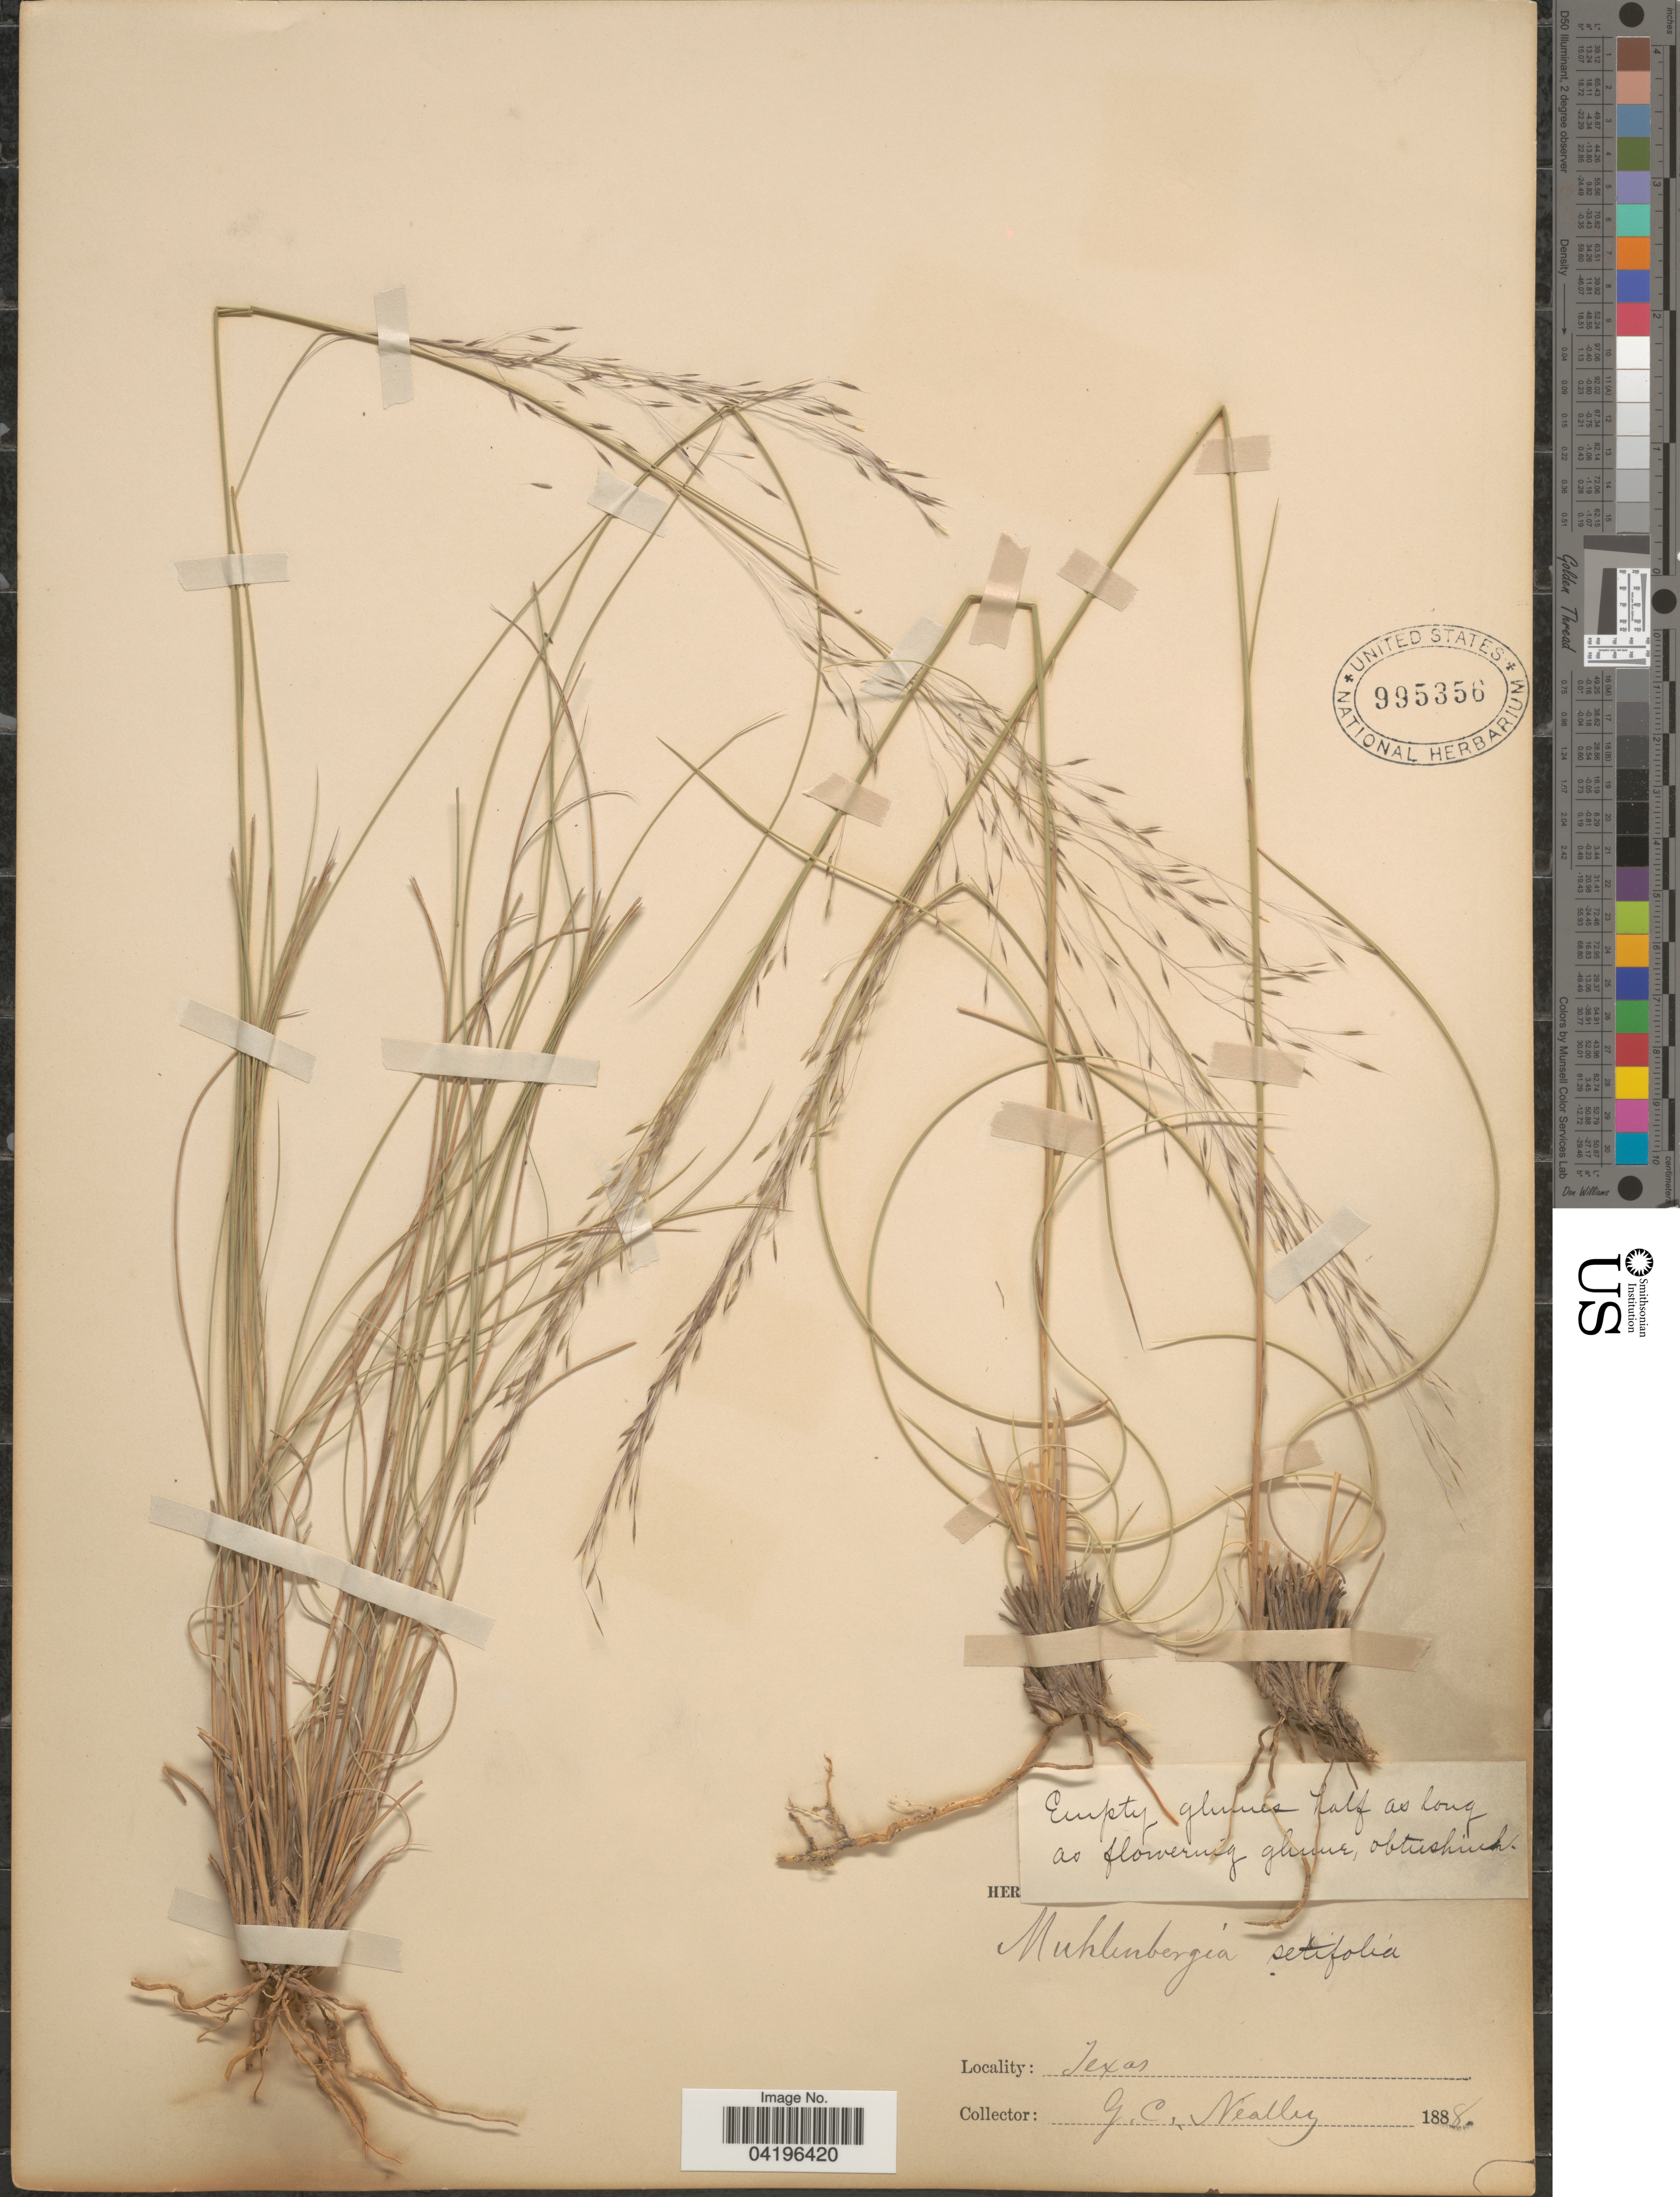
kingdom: Plantae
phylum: Tracheophyta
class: Liliopsida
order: Poales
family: Poaceae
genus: Muhlenbergia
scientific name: Muhlenbergia setifolia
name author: Vasey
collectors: G. C. Nealley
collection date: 1888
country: United States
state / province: Texas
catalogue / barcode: US 995356